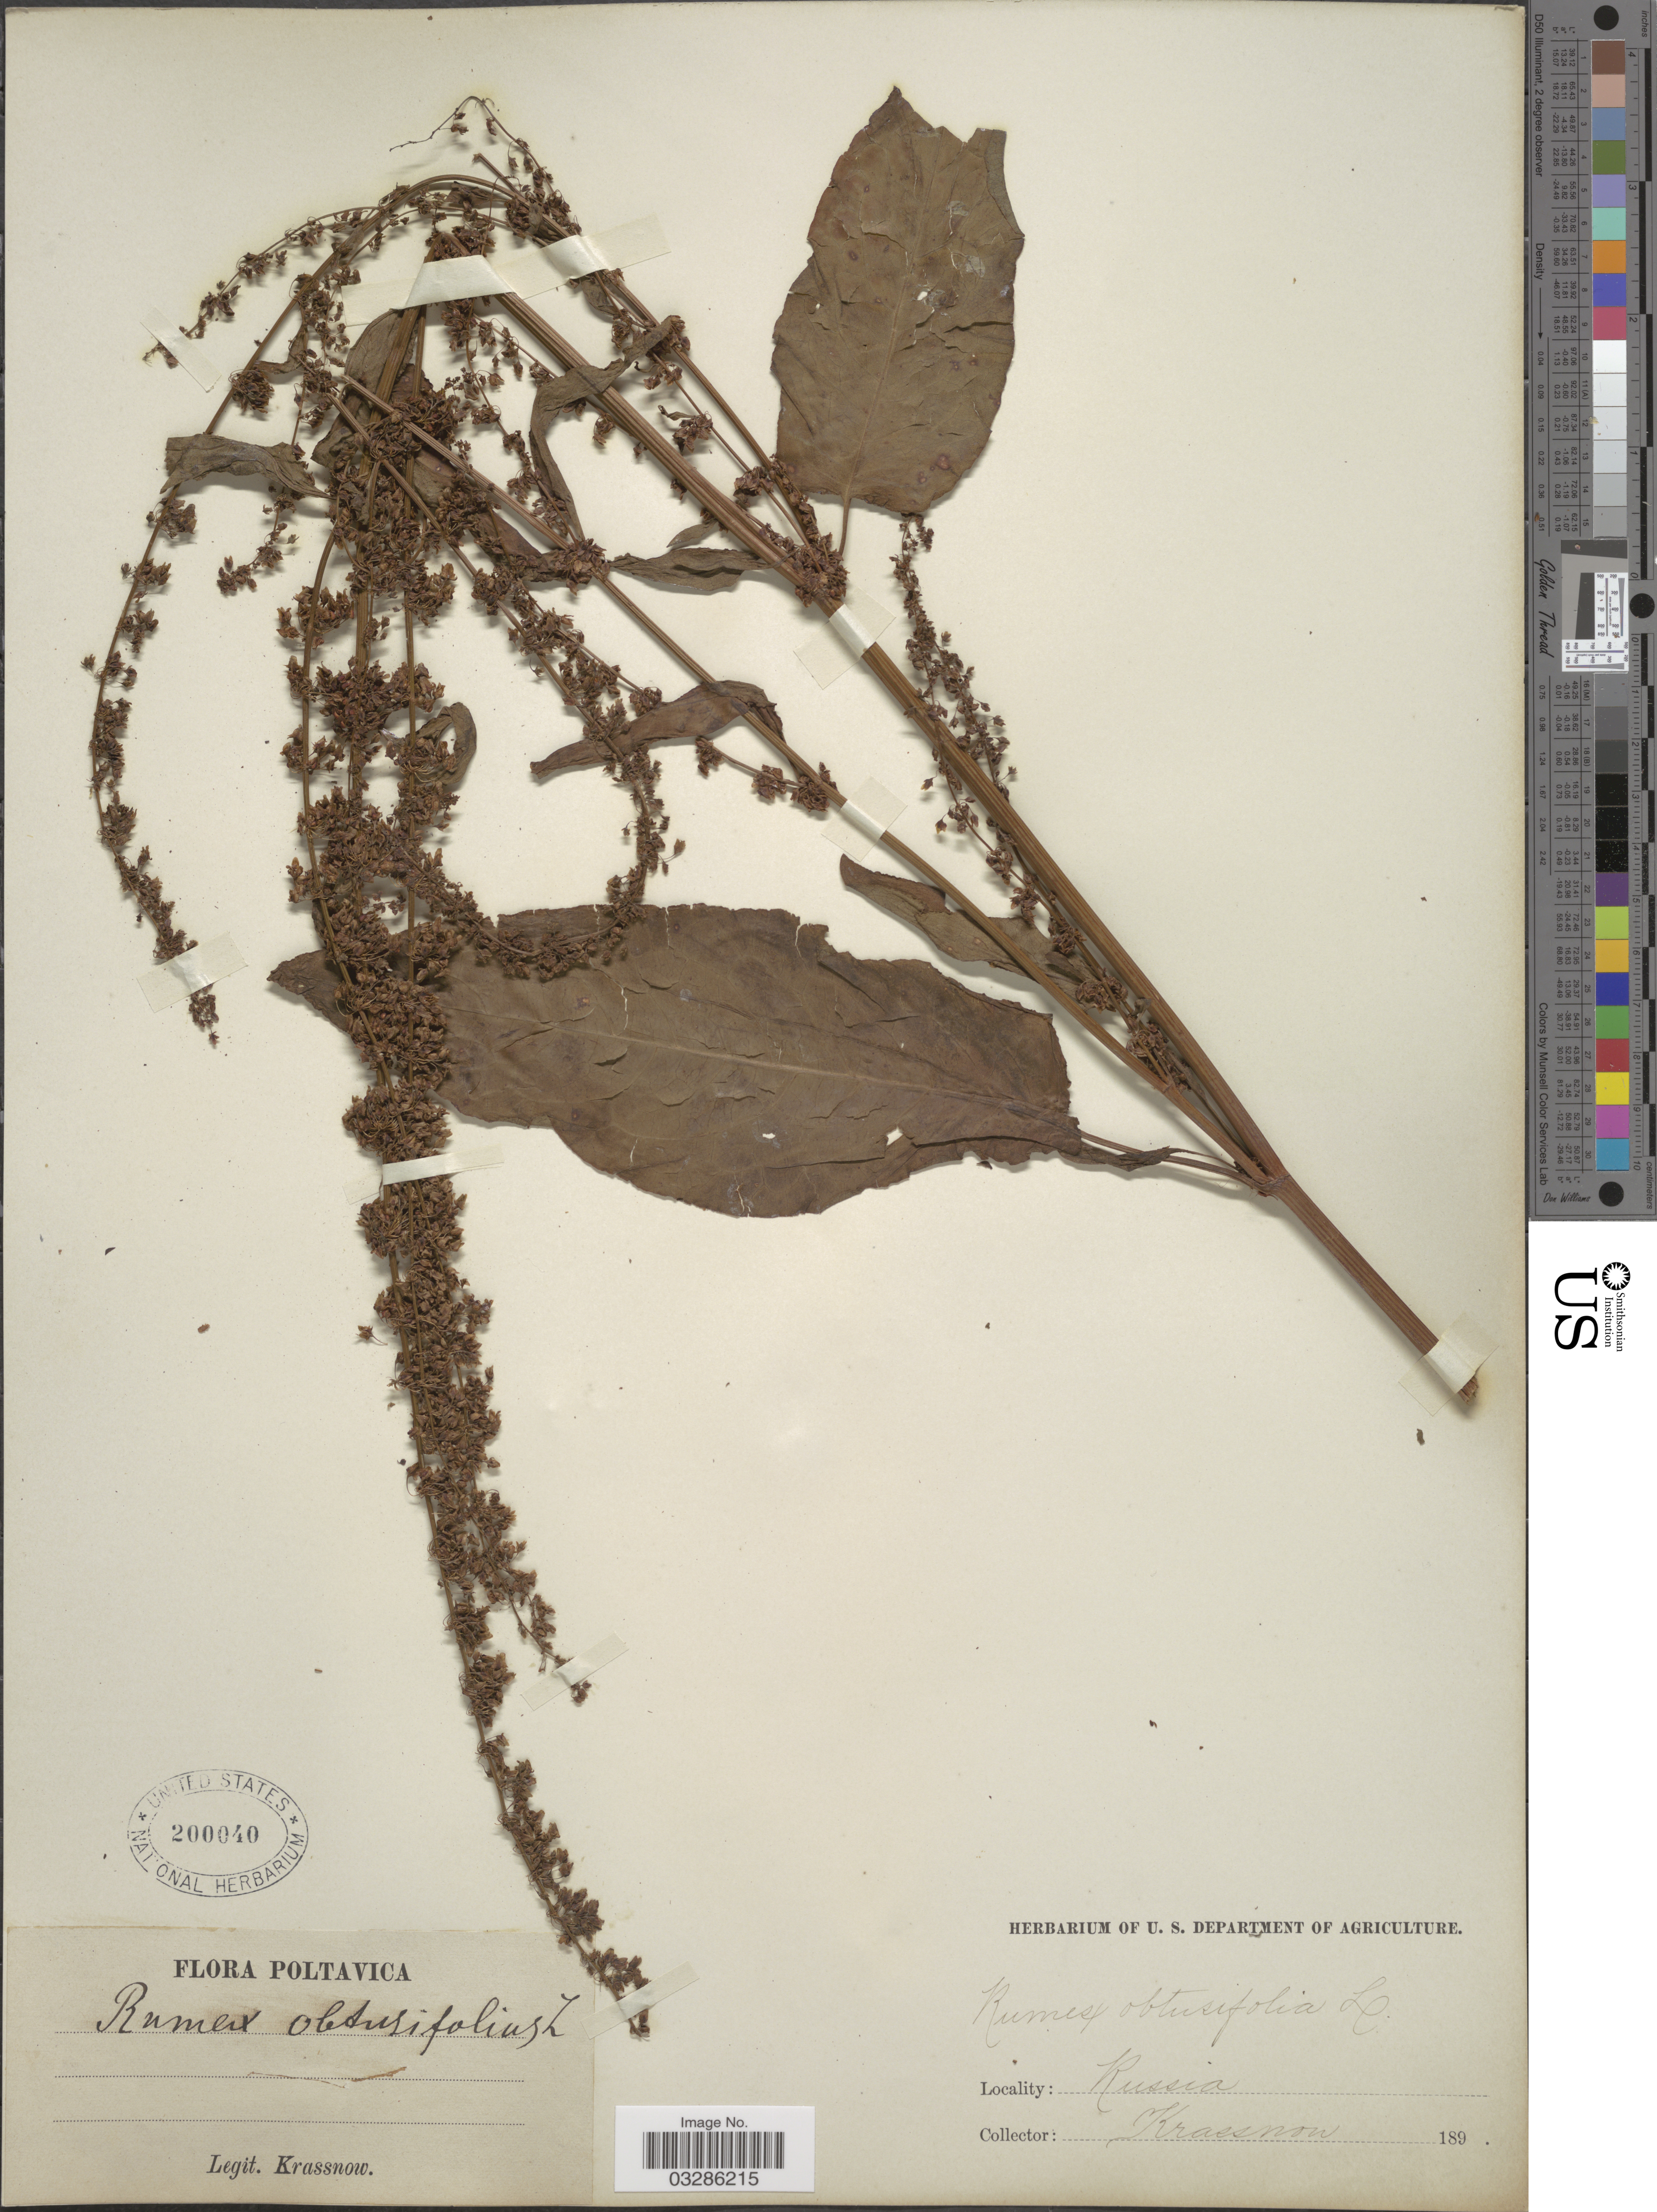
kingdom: Plantae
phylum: Tracheophyta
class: Magnoliopsida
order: Caryophyllales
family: Polygonaceae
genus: Rumex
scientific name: Rumex obtusifolius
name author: L.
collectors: -. Krassnow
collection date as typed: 189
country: Ukraine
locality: Poltavica.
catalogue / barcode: US 200040